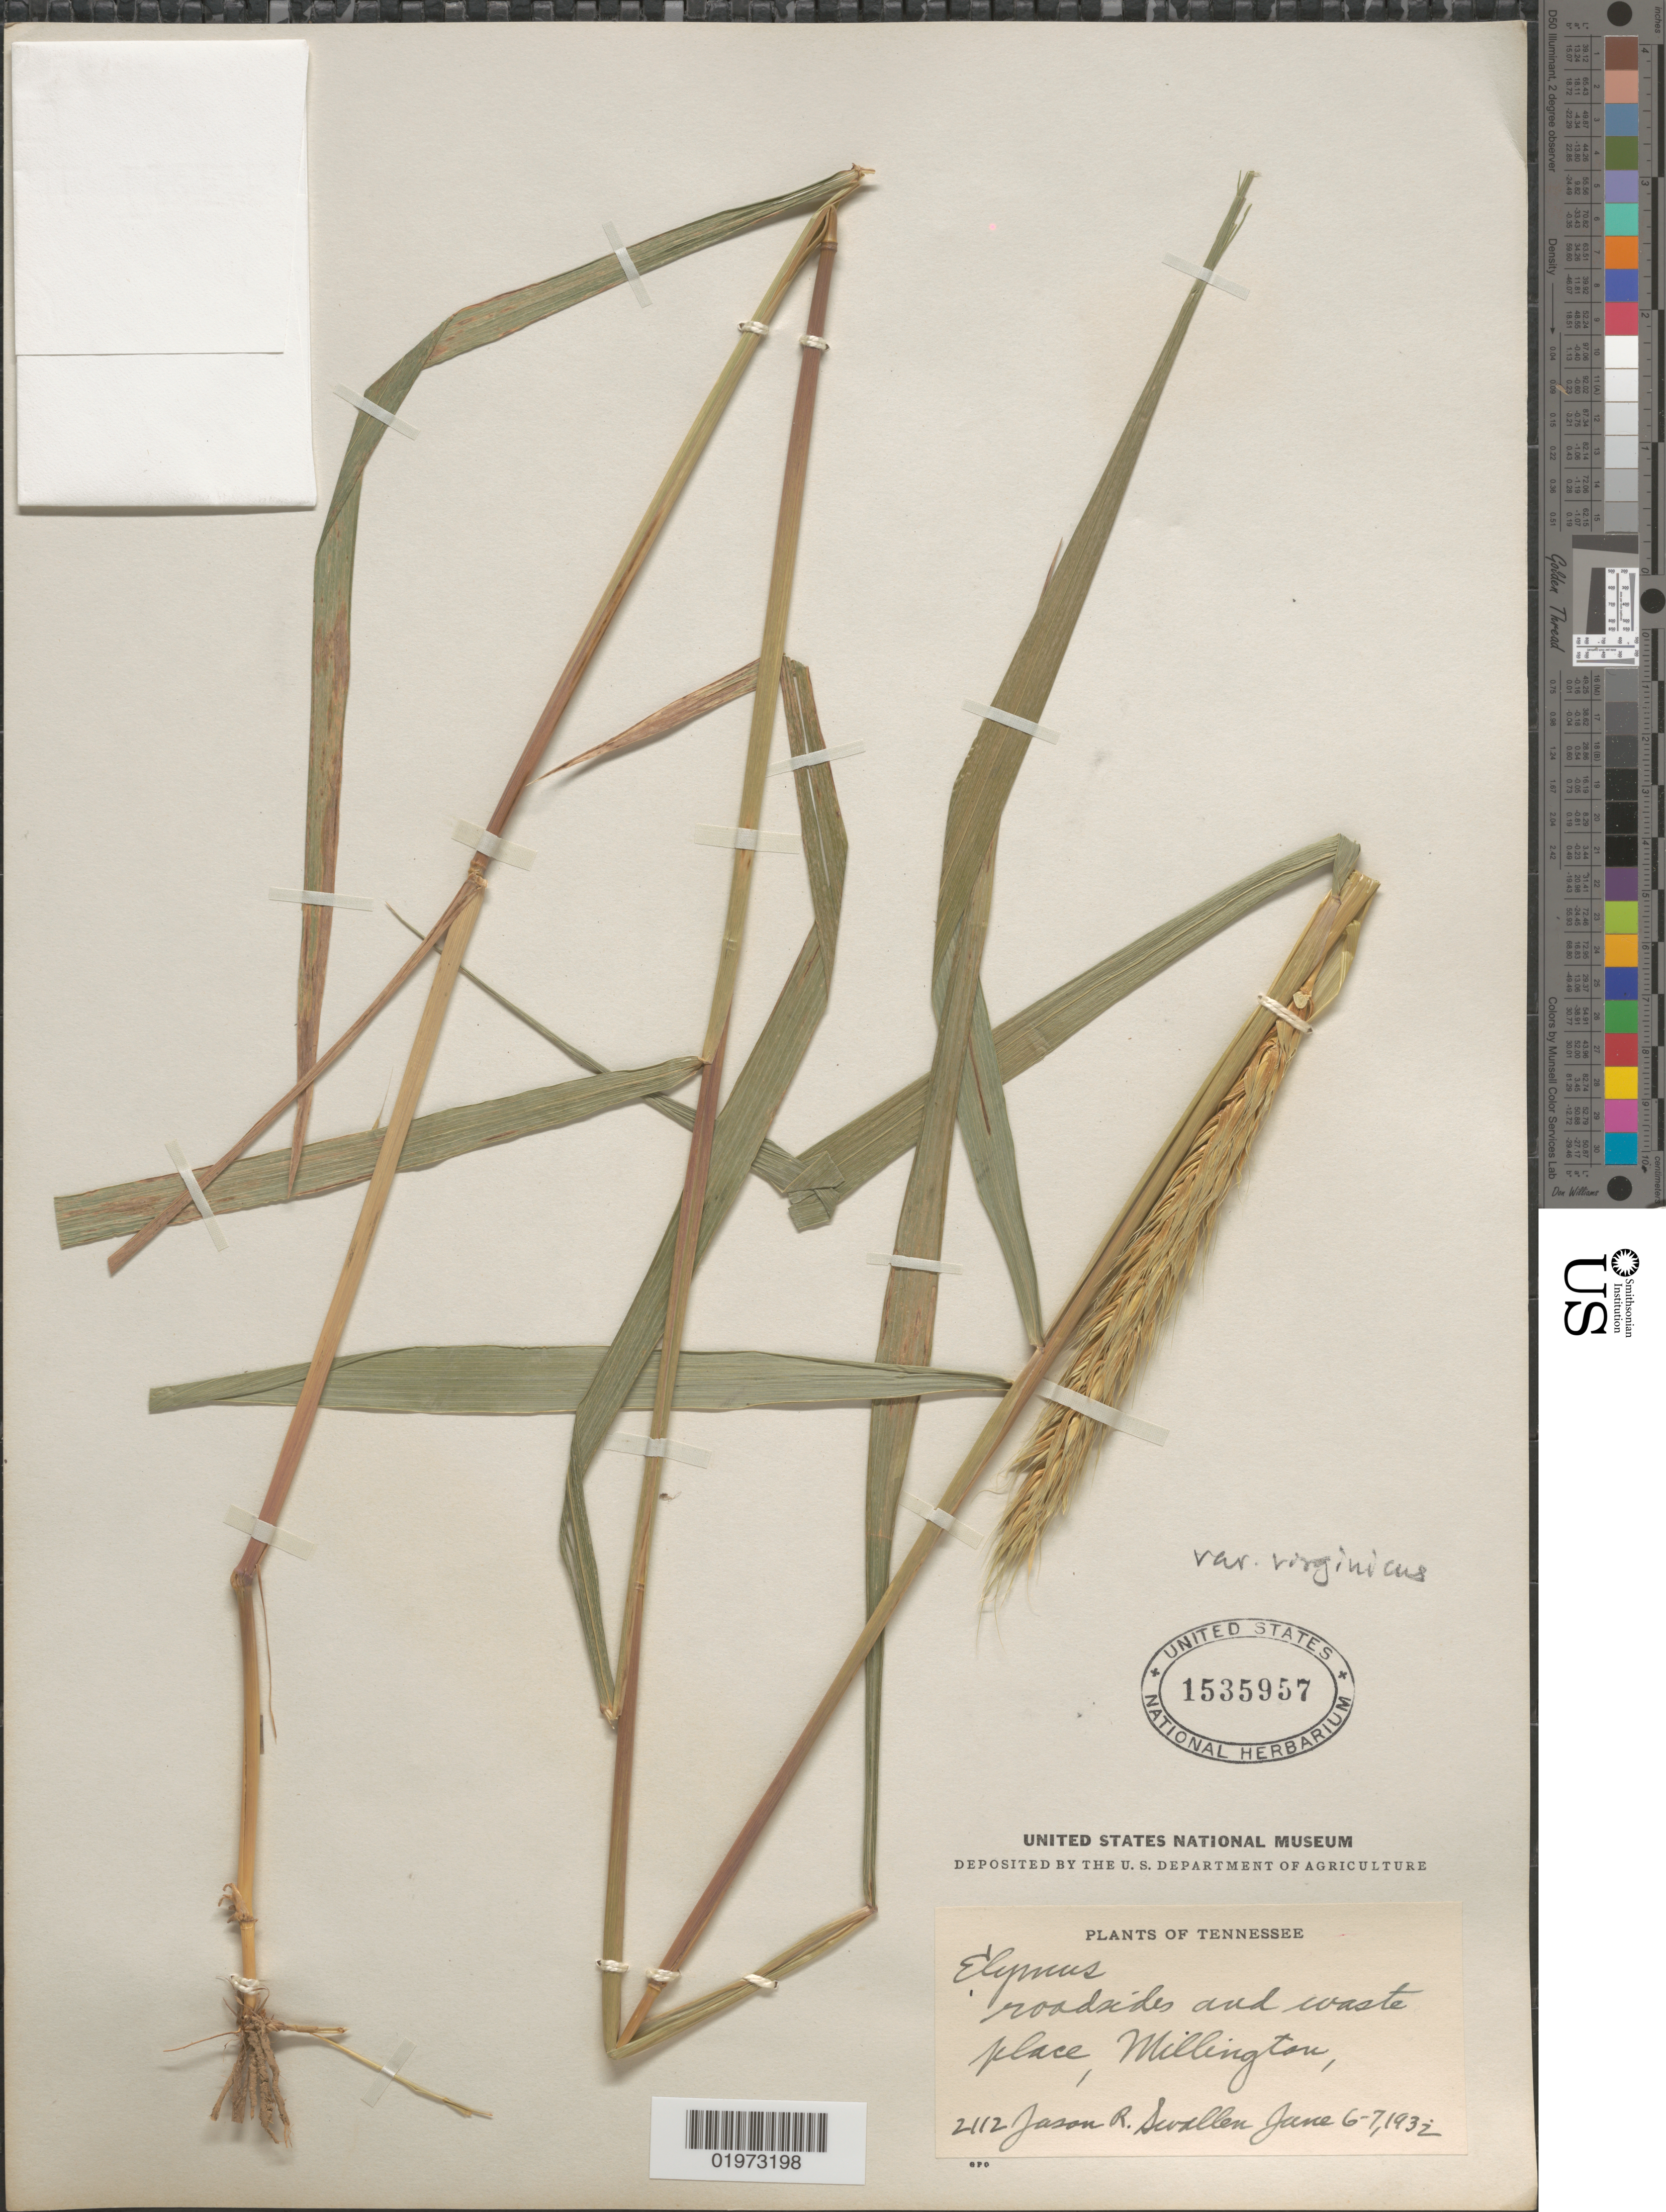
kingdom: Plantae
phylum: Tracheophyta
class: Liliopsida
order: Poales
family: Poaceae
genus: Elymus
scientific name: Elymus virginicus var. virginicus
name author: L.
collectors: J. R. Swallen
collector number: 2112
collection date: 1932-06-06/1932-06-07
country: United States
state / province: Tennessee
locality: Roadsides and waste place, Willington.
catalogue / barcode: US 1535957